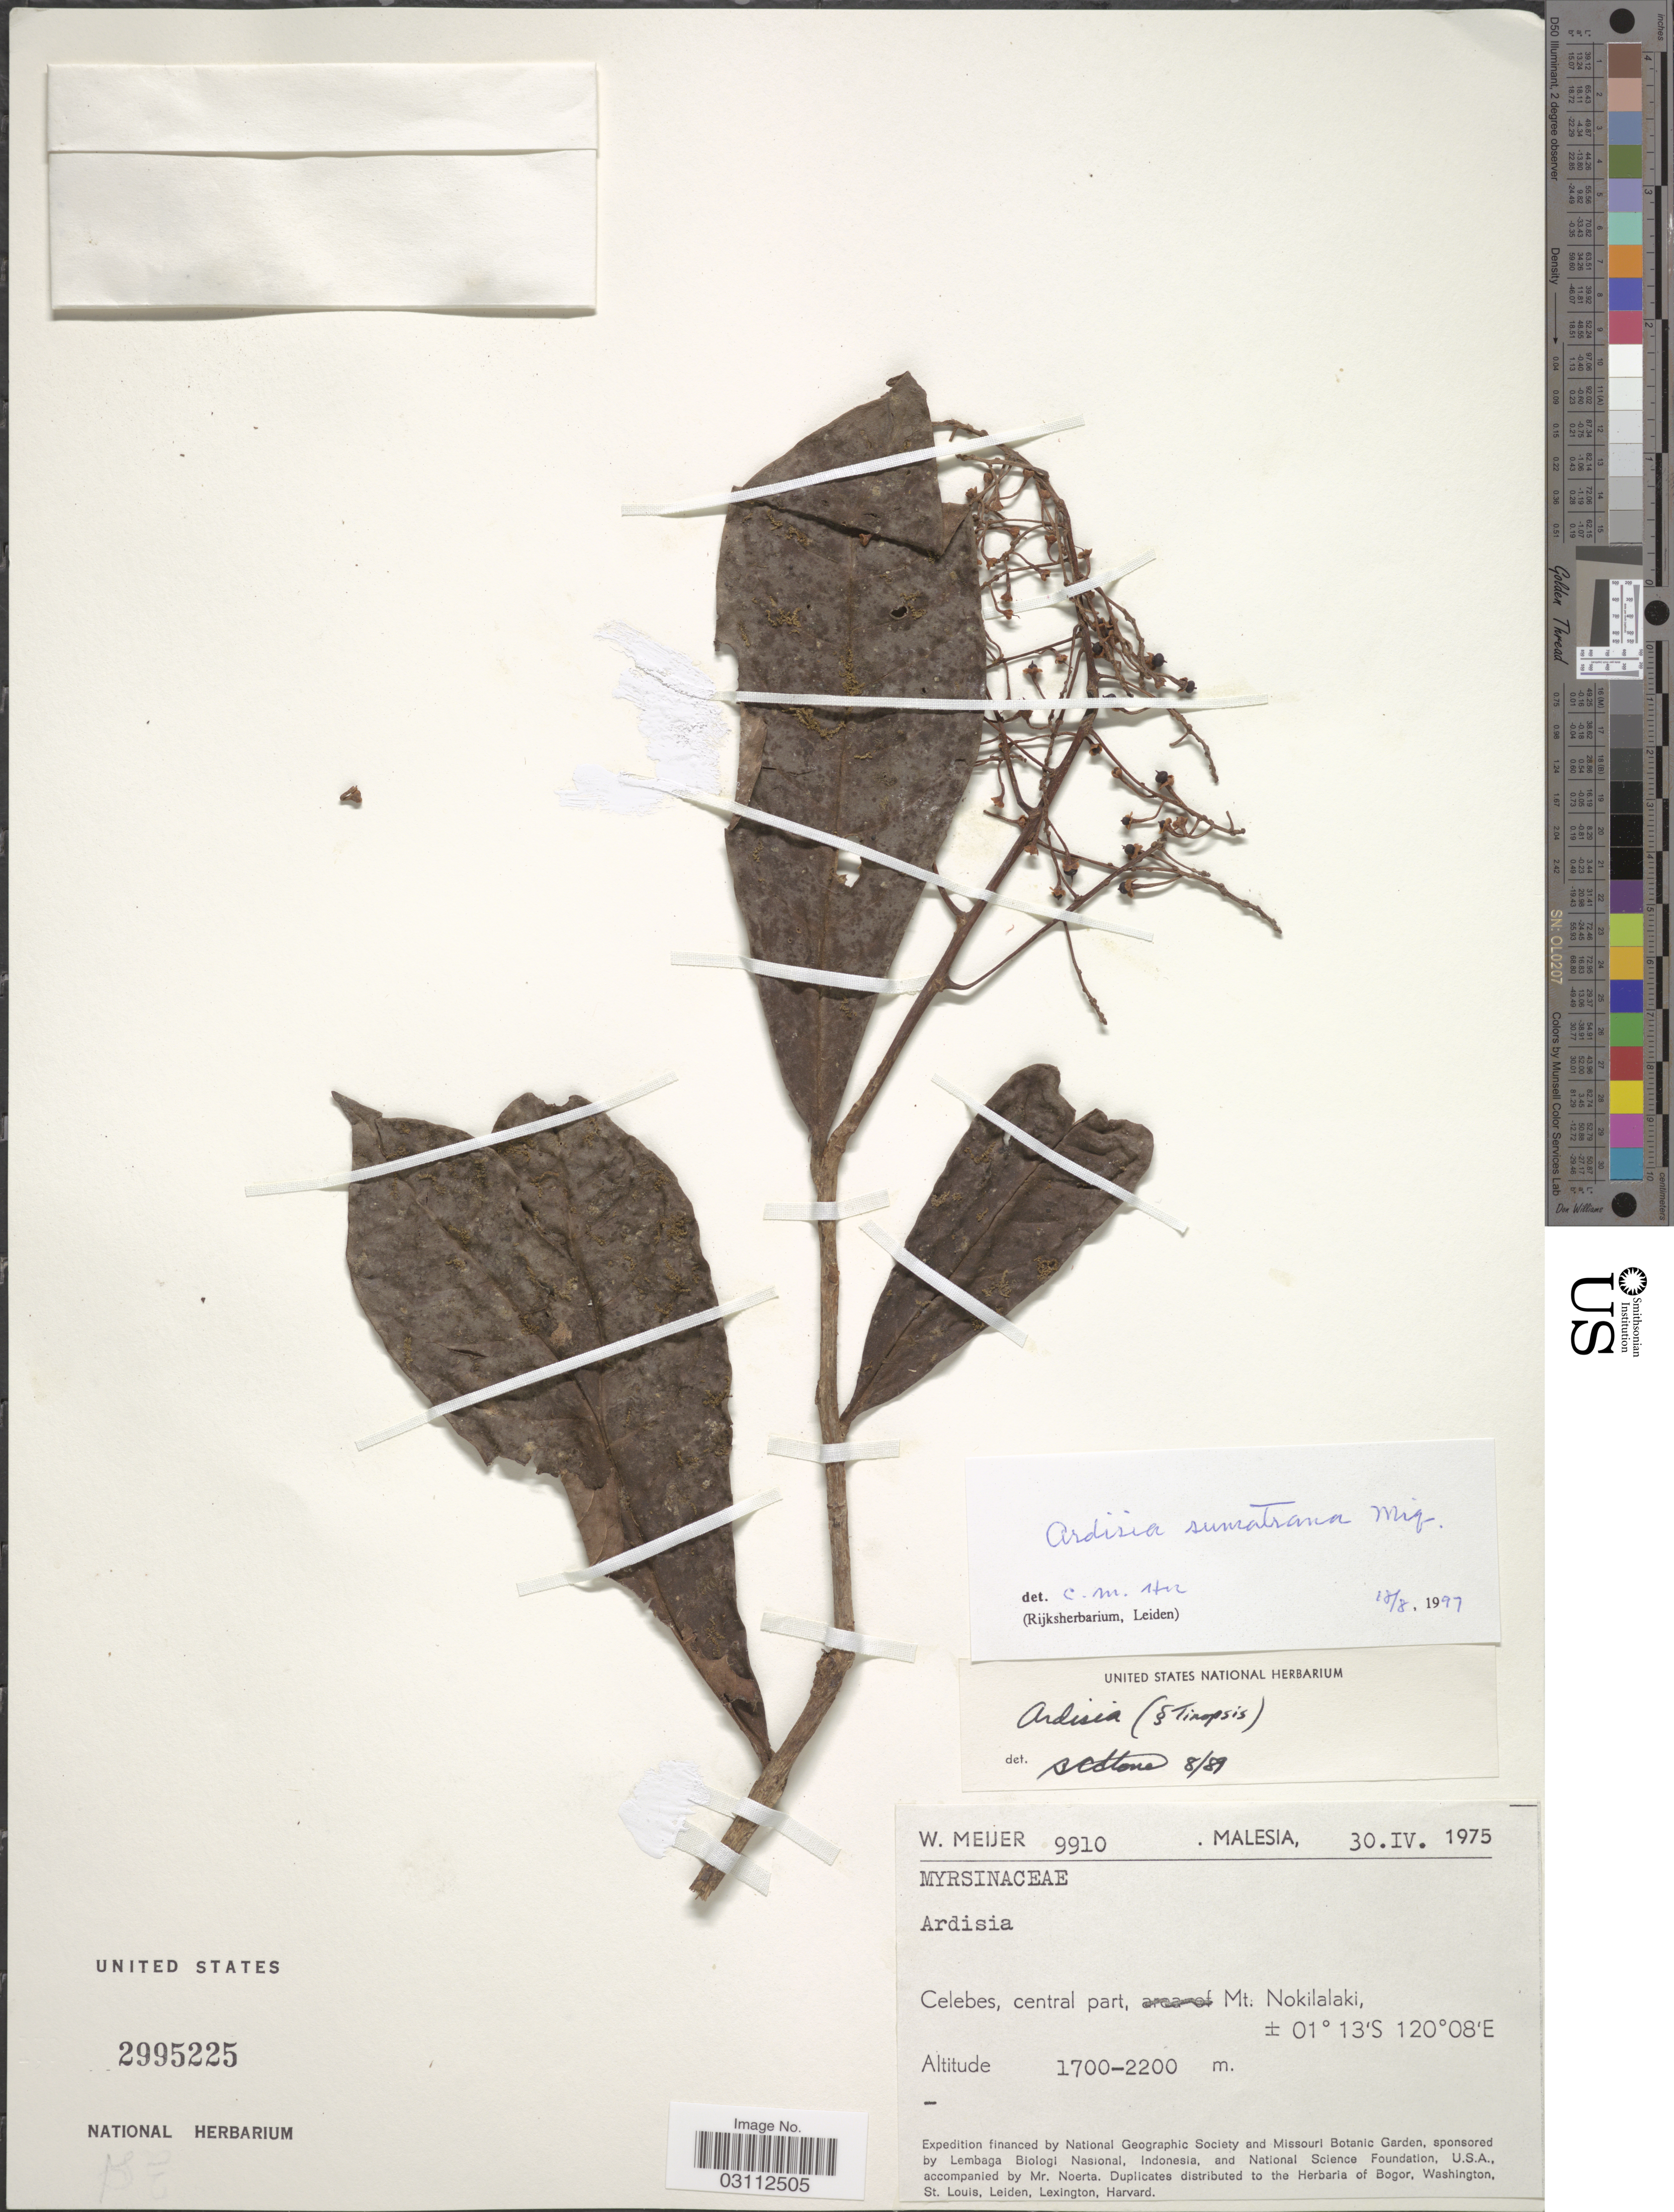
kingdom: Plantae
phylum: Tracheophyta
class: Magnoliopsida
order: Ericales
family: Primulaceae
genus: Ardisia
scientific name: Ardisia sumatrana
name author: Miq.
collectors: W. Meijer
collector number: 9910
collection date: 1975-04-30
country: Malaysia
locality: Malesia. Celebes, central part, Mt. Nokilalaki.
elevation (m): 1700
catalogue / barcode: US 2995225